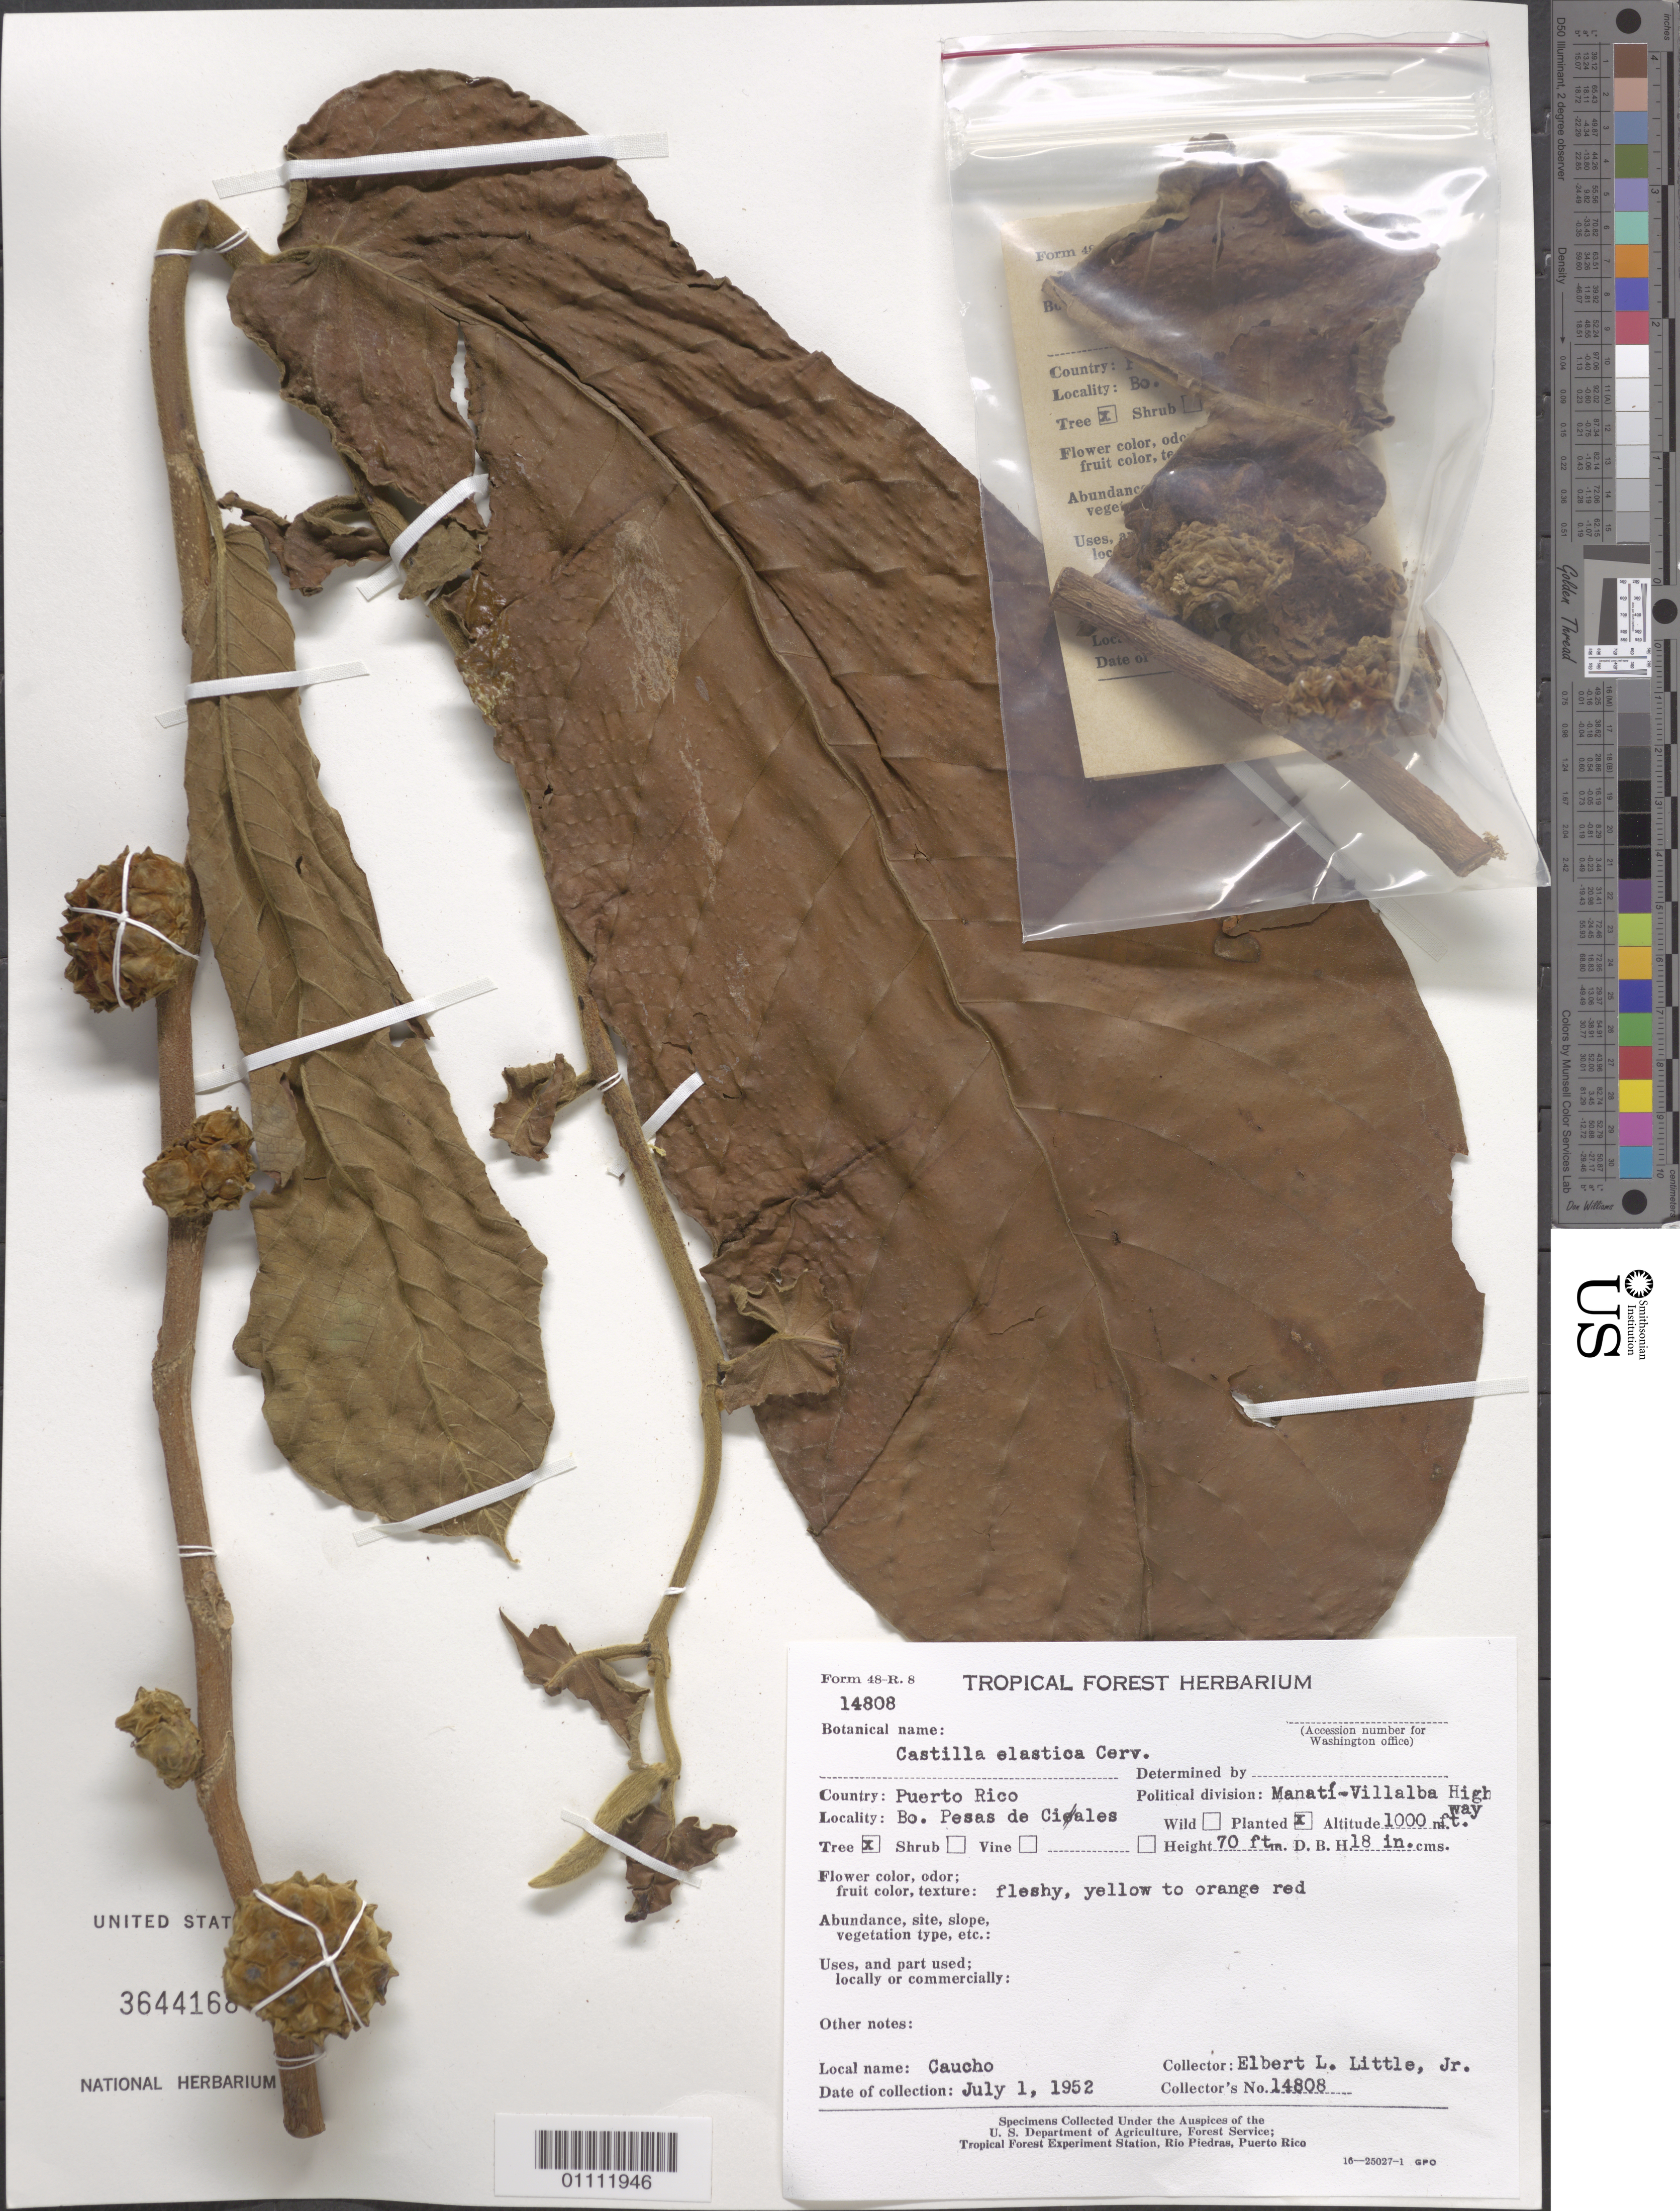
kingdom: Plantae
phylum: Tracheophyta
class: Magnoliopsida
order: Rosales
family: Moraceae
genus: Castilla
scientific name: Castilla gummifera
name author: (Bertol.) Standl.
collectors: E. L. Little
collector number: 14808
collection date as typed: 01 Jul 1952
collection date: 1952-07-01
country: Puerto Rico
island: Puerto Rico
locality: Manatí-Villalba Highway, Bo. Pesas de Ciales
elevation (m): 305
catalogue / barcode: US 3644168